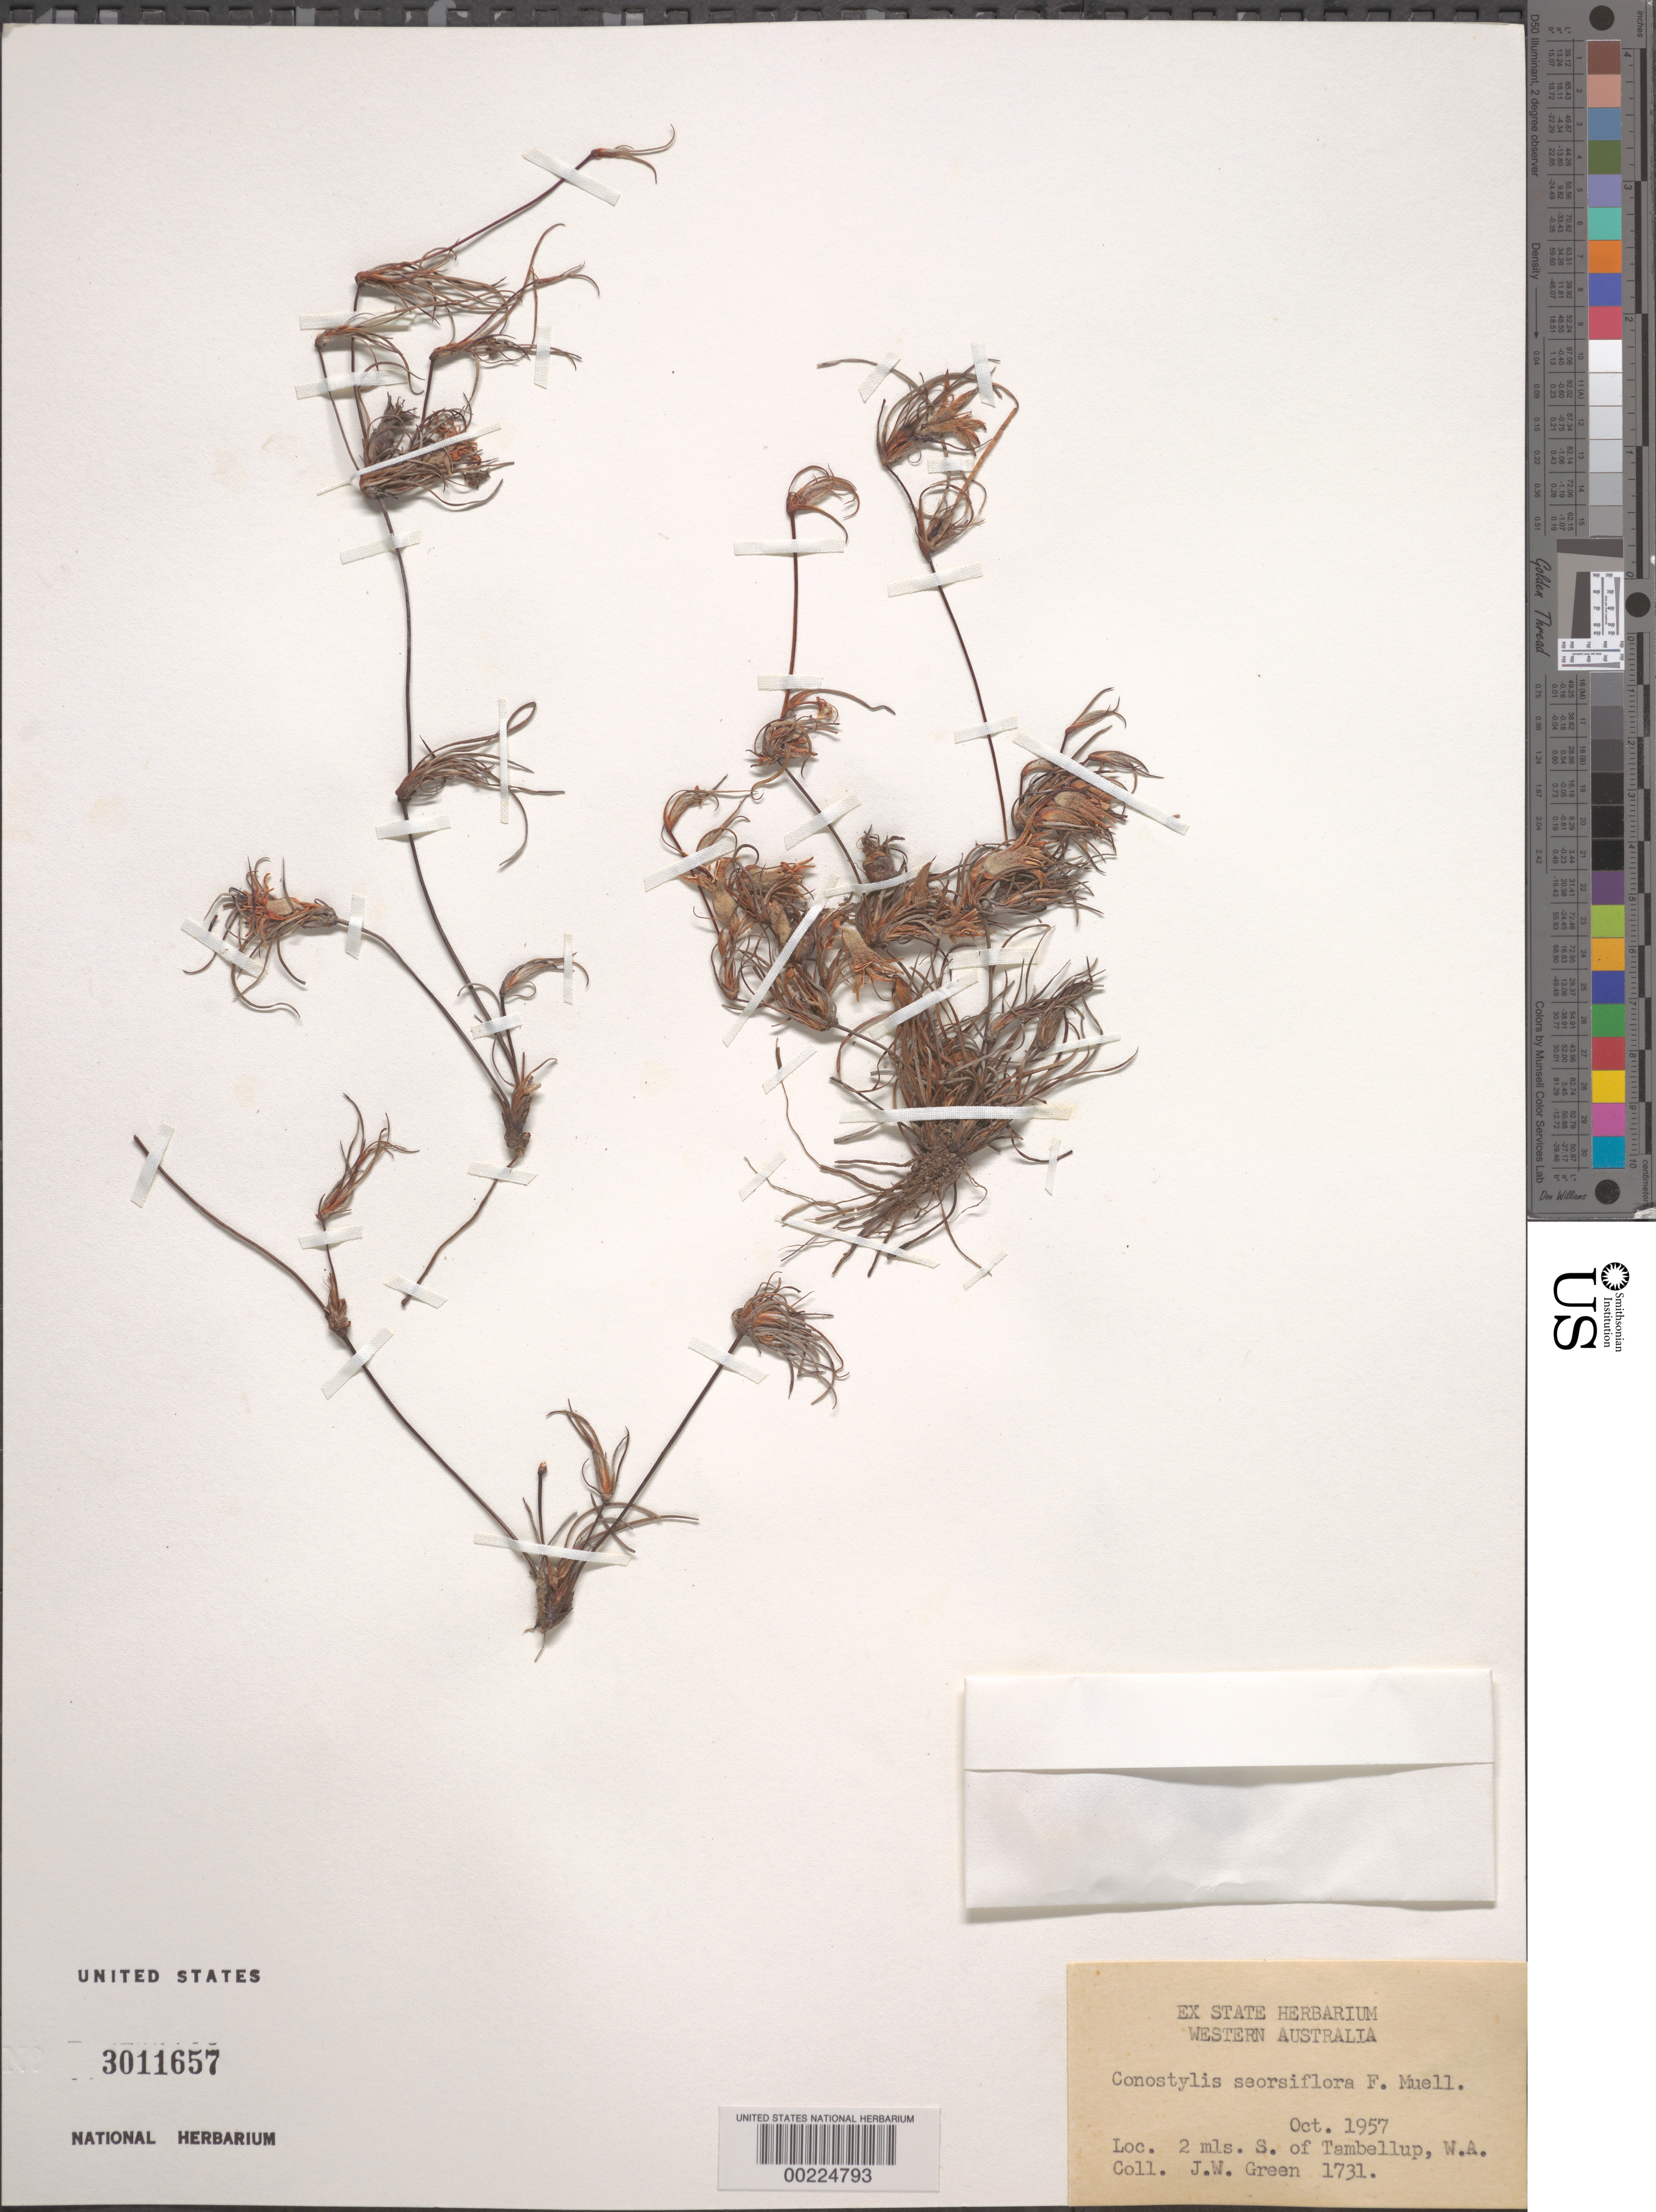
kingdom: Plantae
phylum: Tracheophyta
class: Liliopsida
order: Commelinales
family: Haemodoraceae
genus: Conostylis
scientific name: Conostylis scorsiflora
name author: F. Muell.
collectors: J. Green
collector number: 1731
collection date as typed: Oct 1957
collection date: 1957-10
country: Australia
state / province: Western Australia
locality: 2 mi s of tambellup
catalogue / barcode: US 3011657